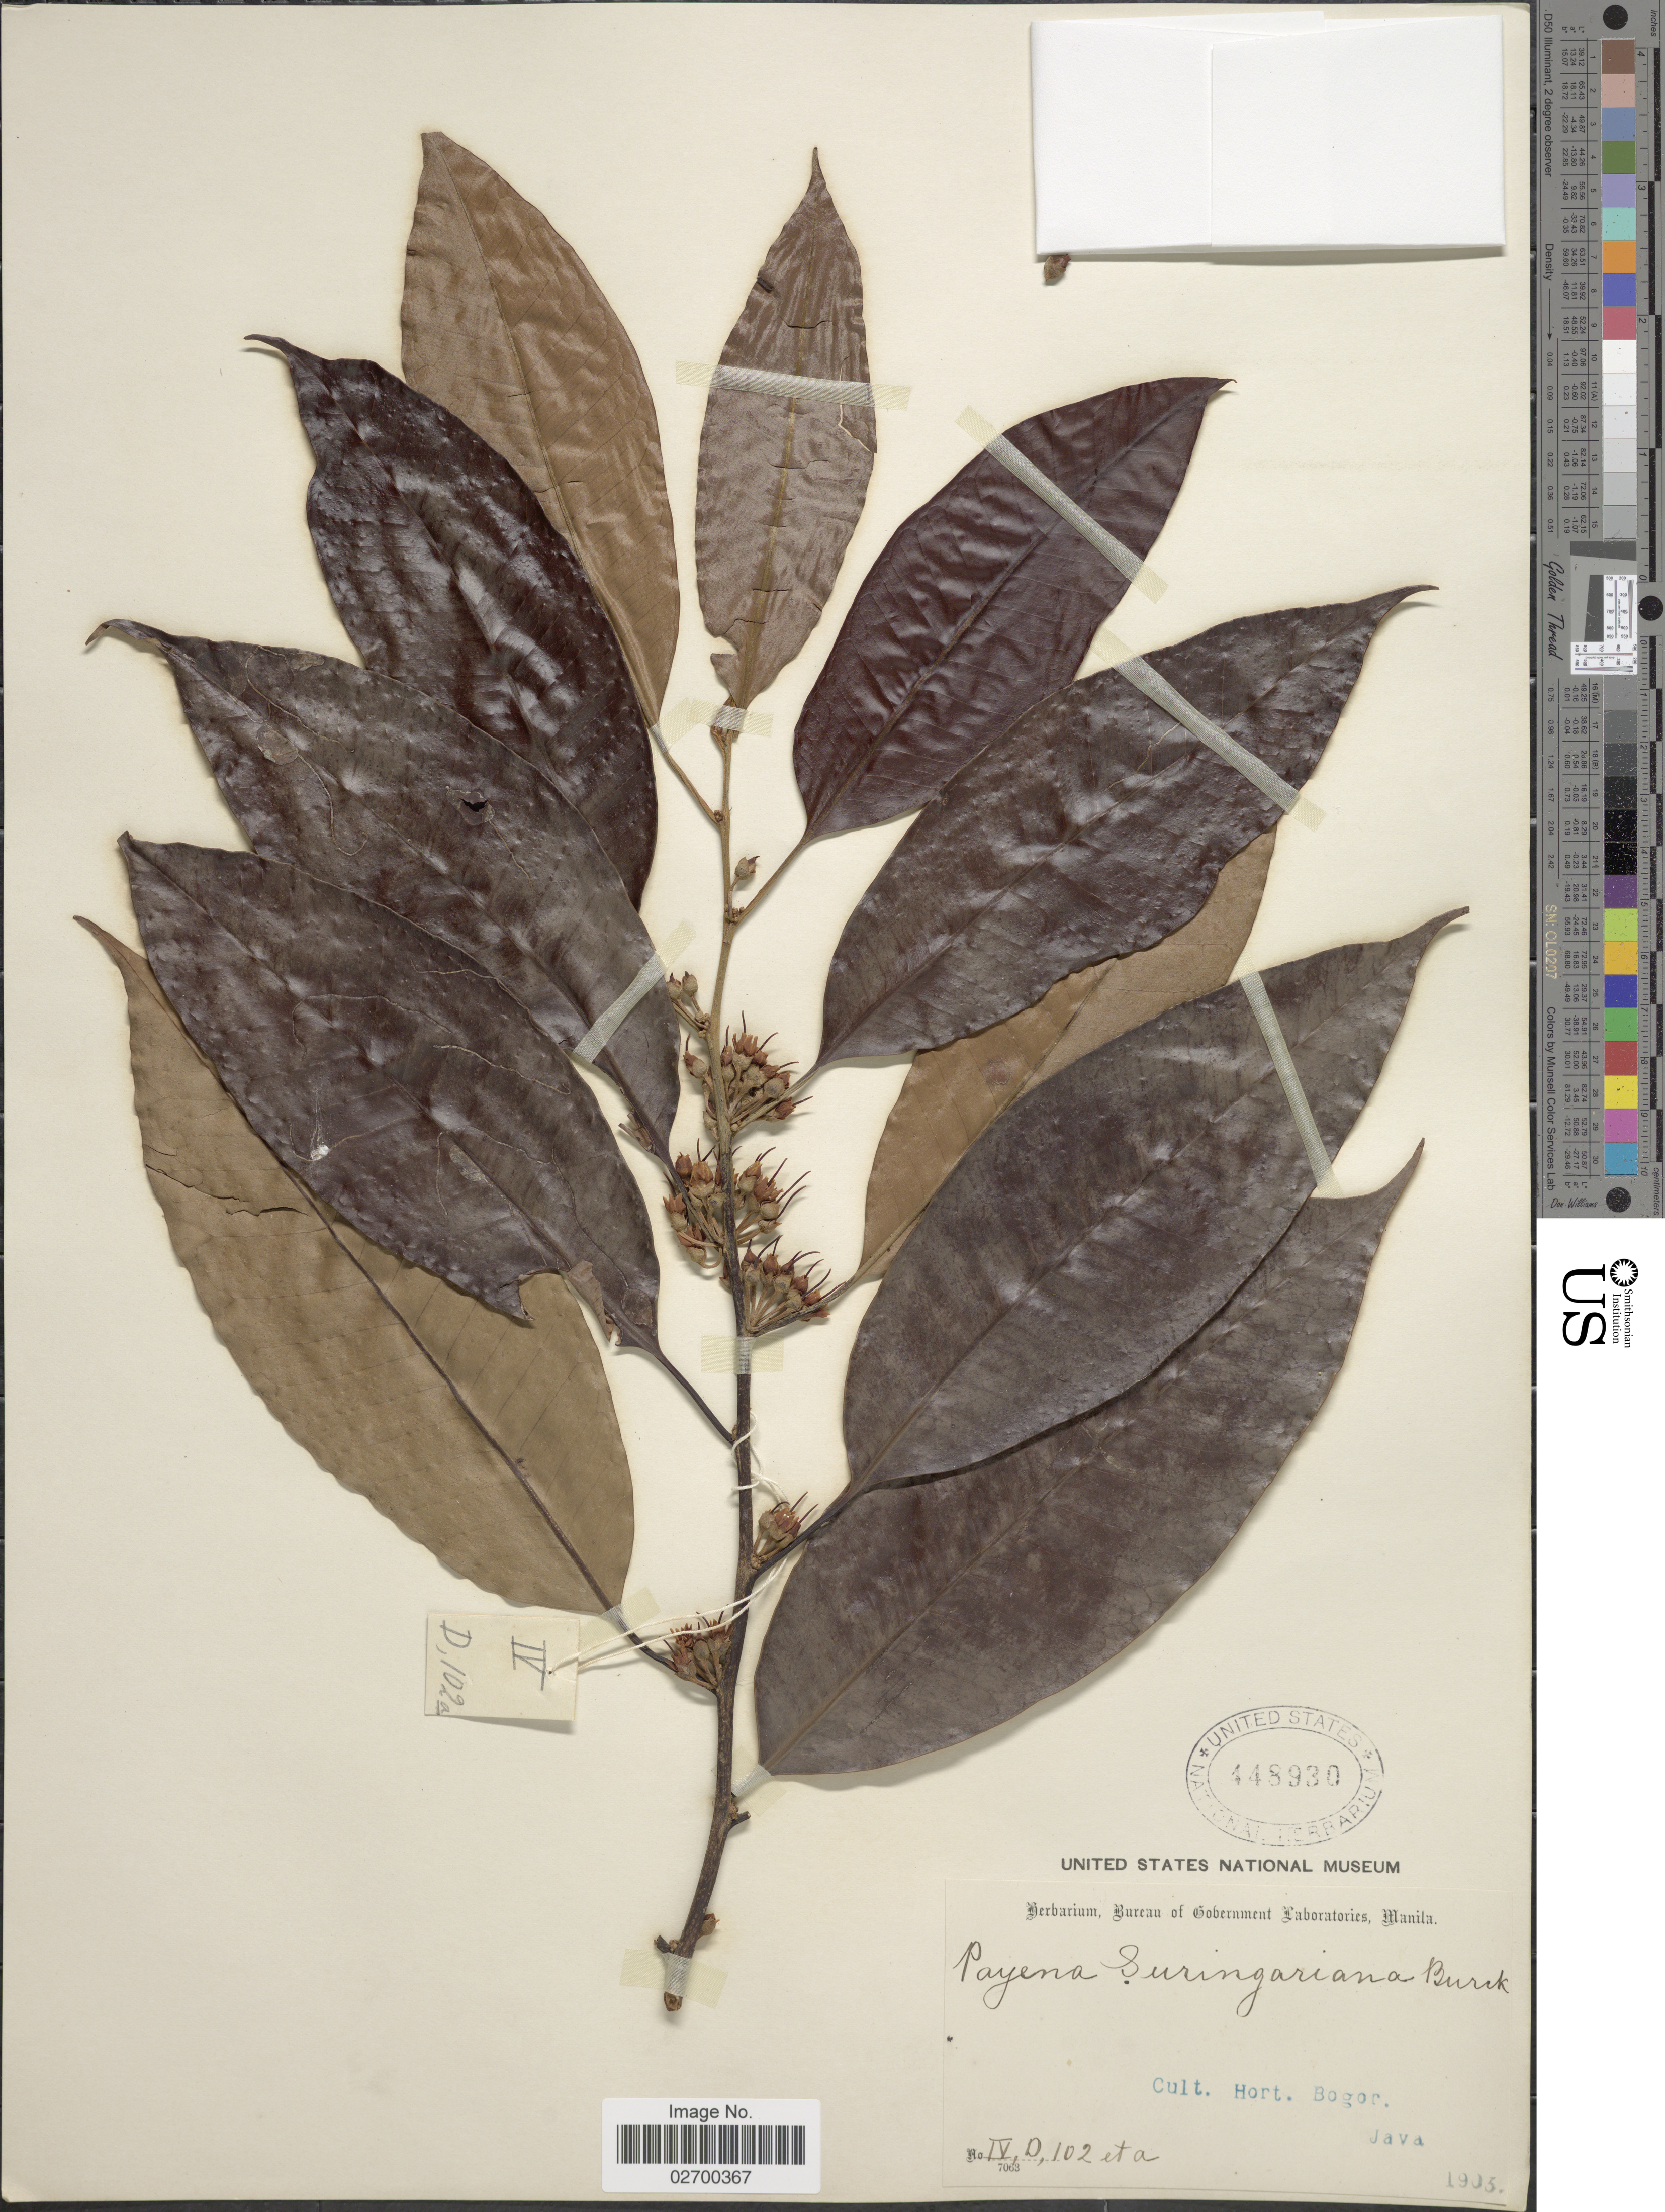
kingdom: Plantae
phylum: Tracheophyta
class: Magnoliopsida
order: Ericales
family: Sapotaceae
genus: Payena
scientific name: Payena acuminata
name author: (Blume) Pierre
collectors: Ex herb. Bureau of Government Laboratories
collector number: IV,D,102 et al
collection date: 1903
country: Indonesia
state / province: Java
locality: Cult. Hort. Bogor, Java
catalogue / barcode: US 448930